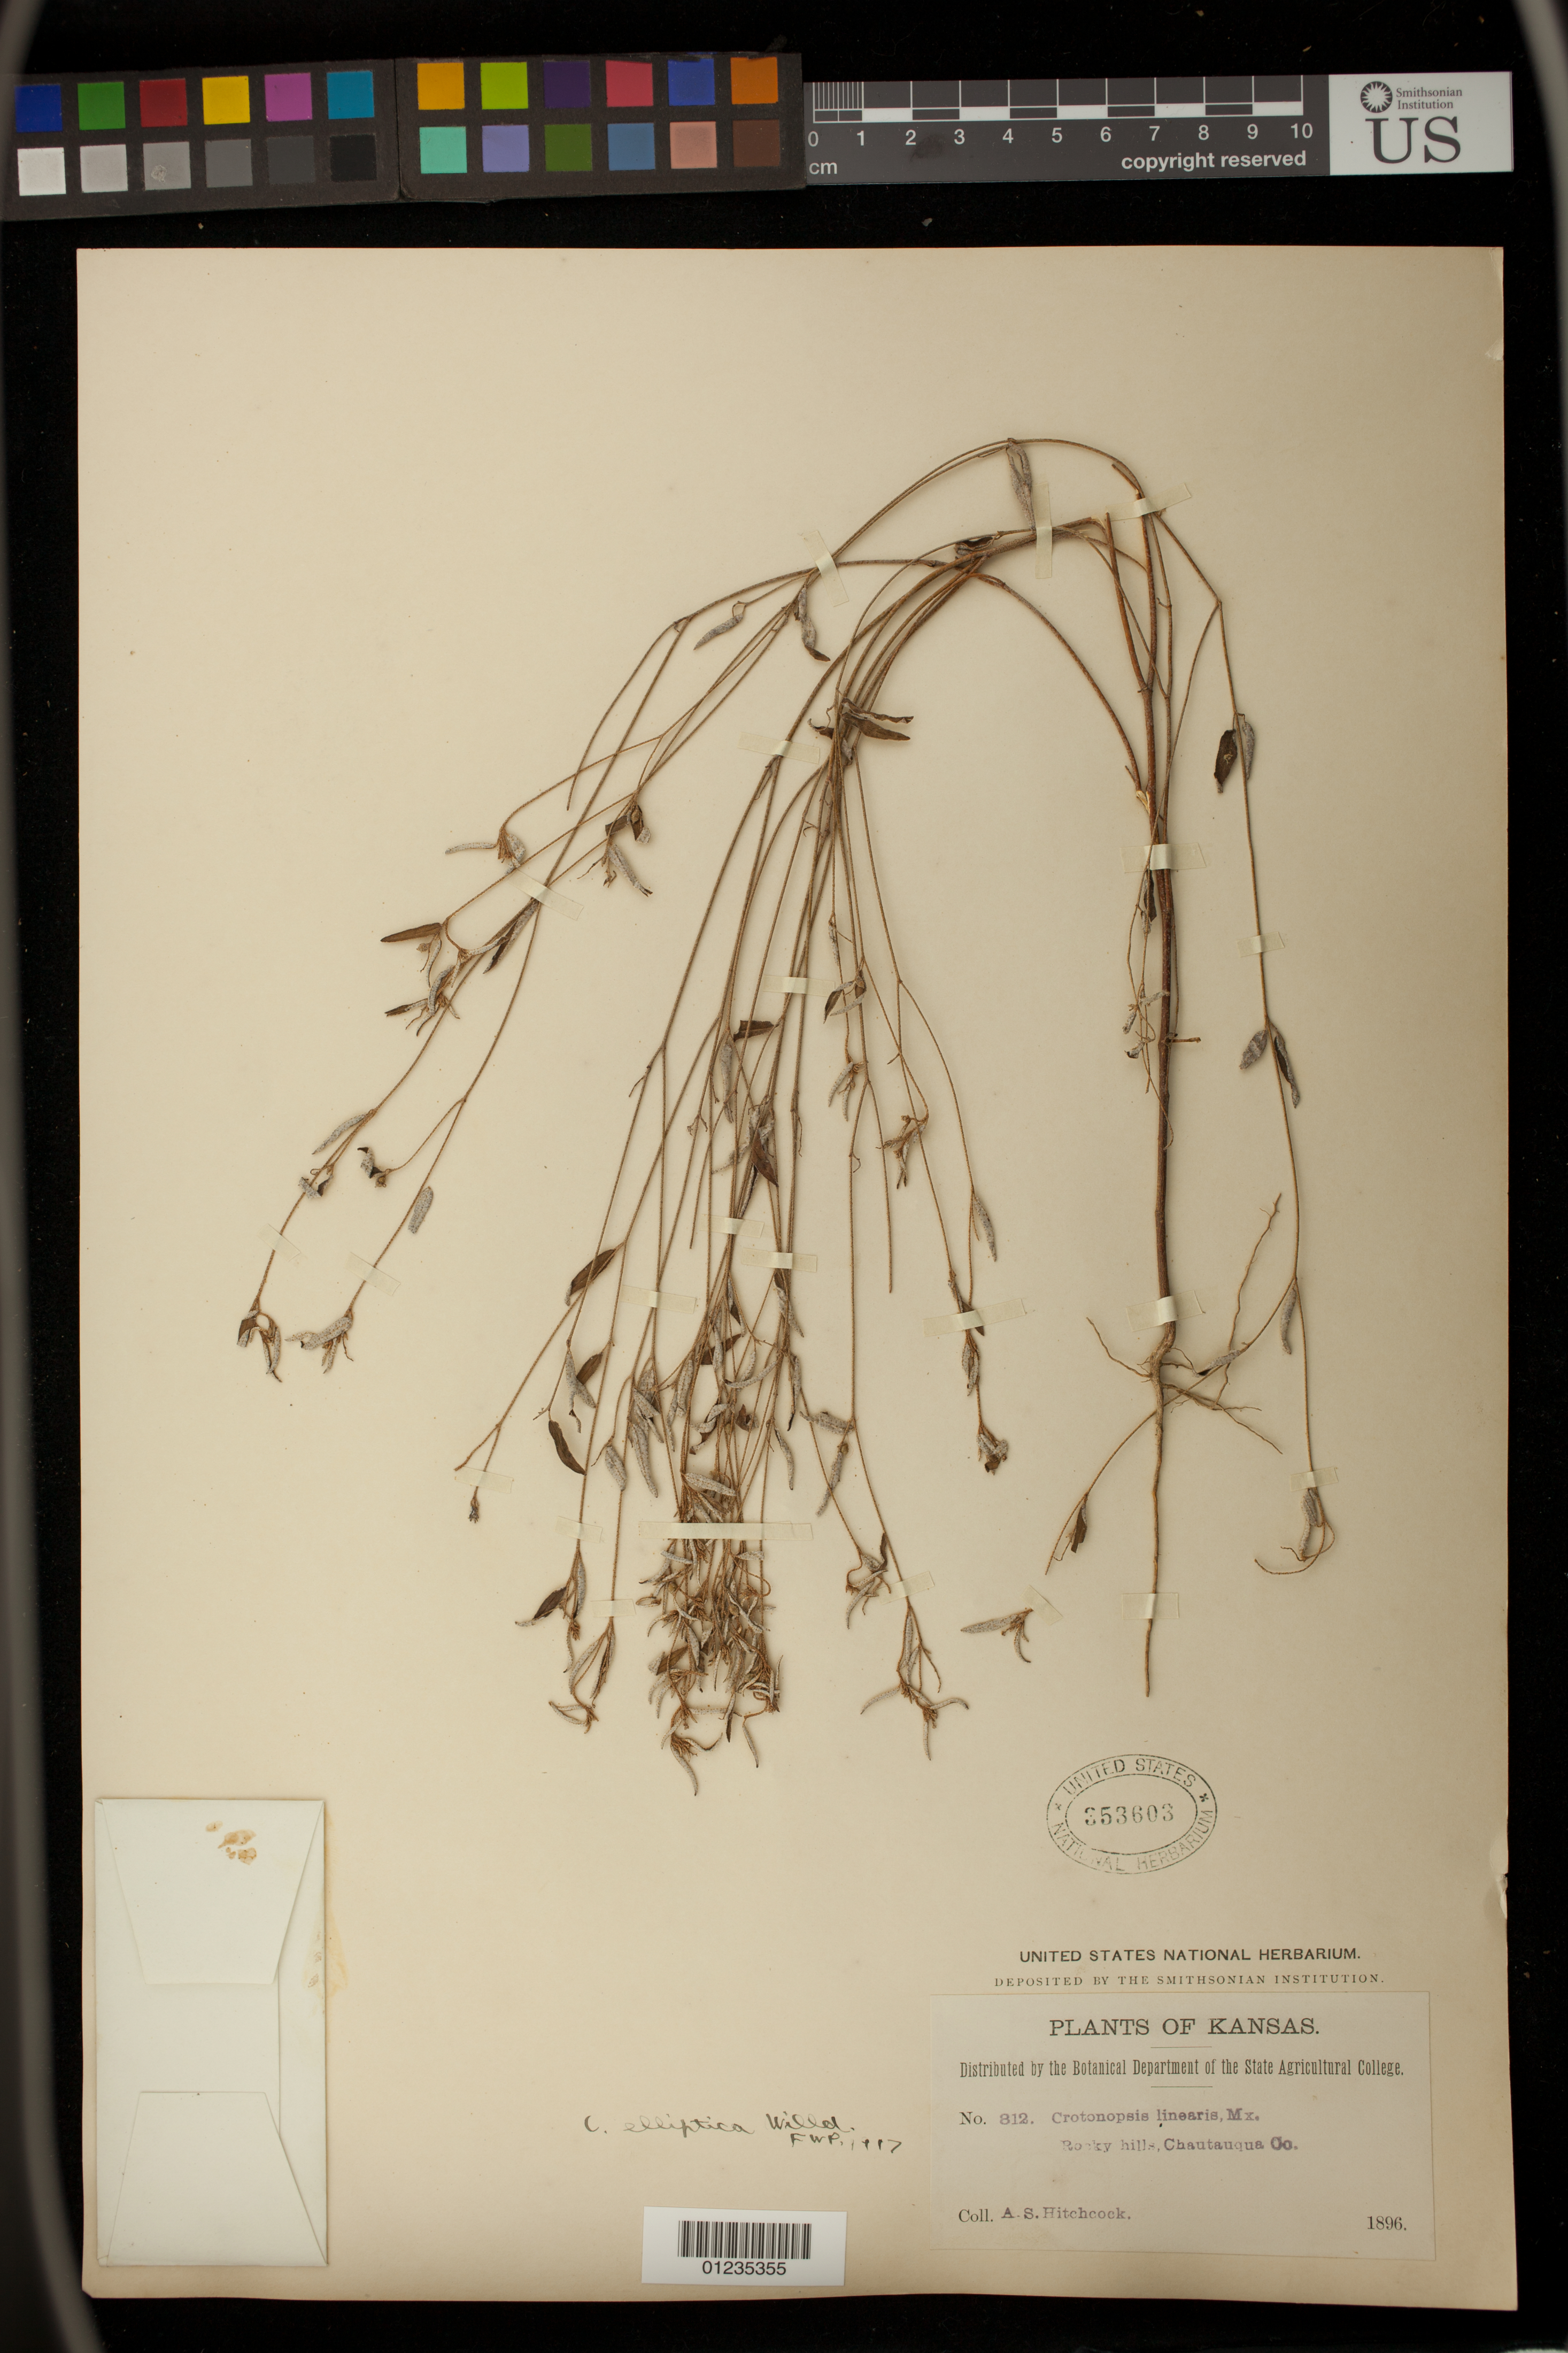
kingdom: Plantae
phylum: Tracheophyta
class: Magnoliopsida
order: Malpighiales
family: Euphorbiaceae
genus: Crotonopsis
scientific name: Crotonopsis elliptica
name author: Willd.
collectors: A. S. Hitchcock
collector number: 812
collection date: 1896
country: United States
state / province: Kansas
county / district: Chautauqua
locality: Rocky Hills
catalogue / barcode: US 353603